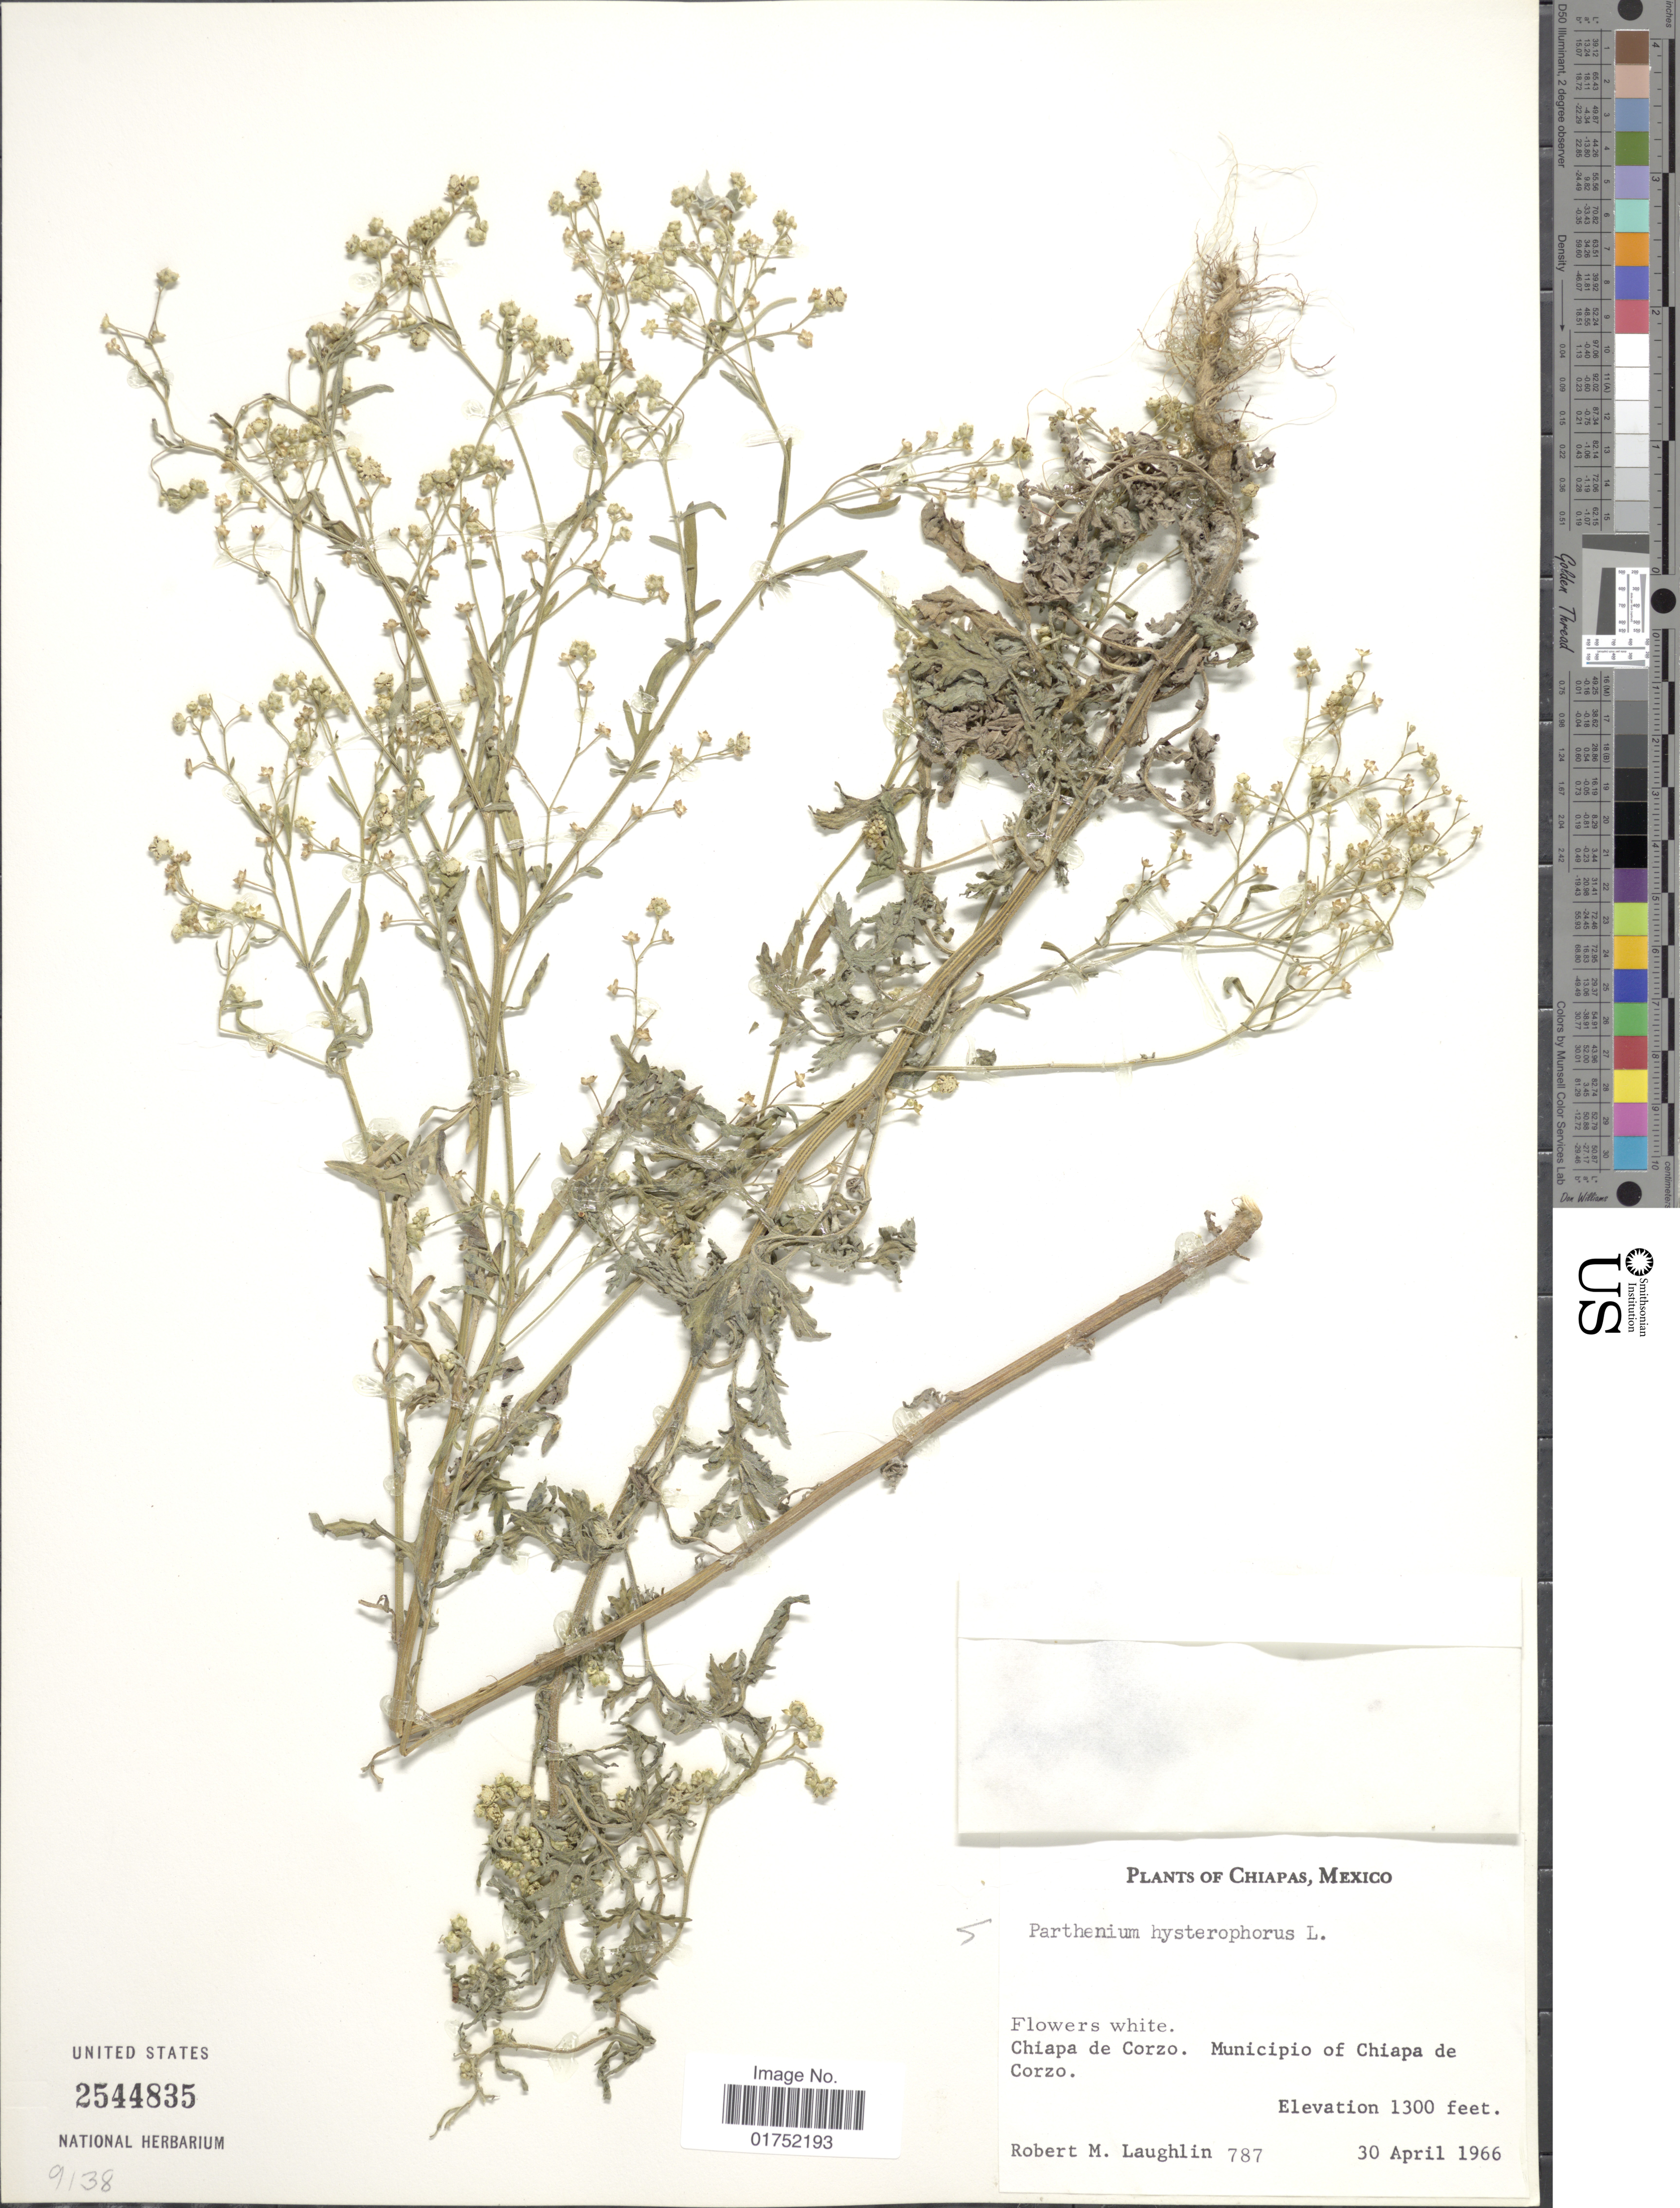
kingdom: Plantae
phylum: Tracheophyta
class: Magnoliopsida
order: Asterales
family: Asteraceae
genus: Parthenium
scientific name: Parthenium hysterophorus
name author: L.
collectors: R. M. Laughlin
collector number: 787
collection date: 1966-04-30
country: Mexico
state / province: Chiapas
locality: Chiapa de Corzo, Municipio of Chiapa de Corzo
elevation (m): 396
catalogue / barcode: US 2544835